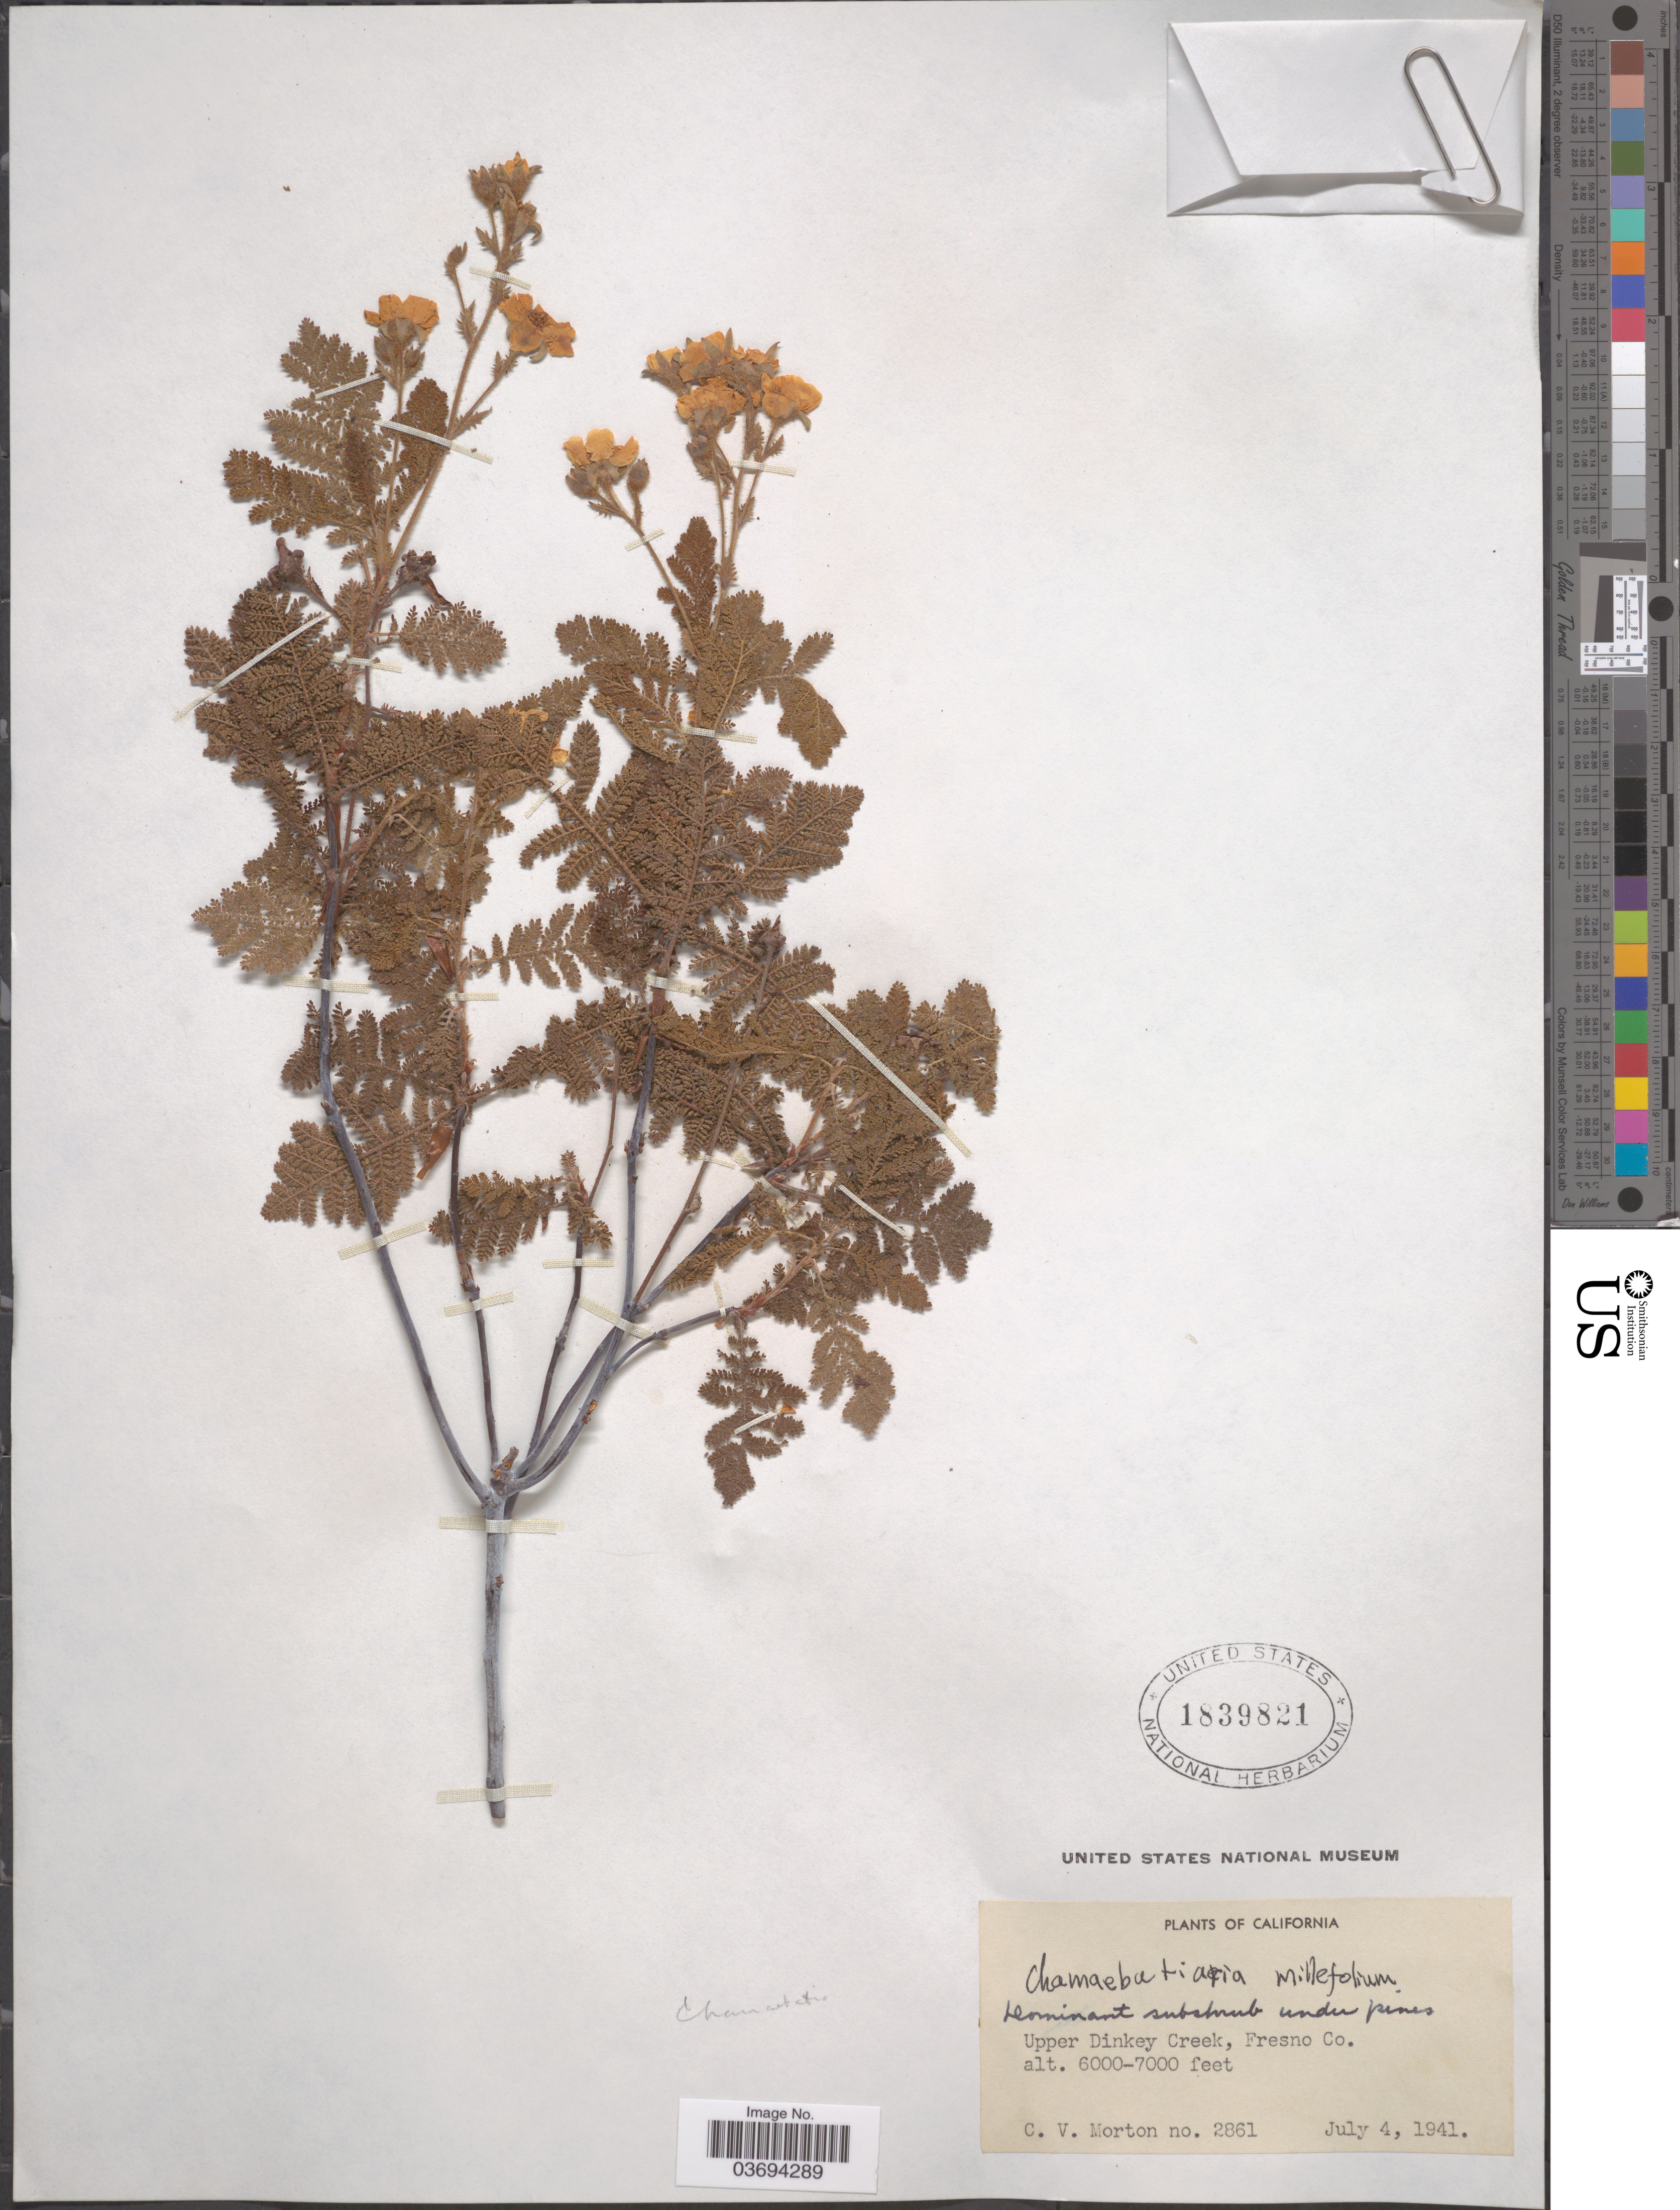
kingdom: Plantae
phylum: Tracheophyta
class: Magnoliopsida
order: Rosales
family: Rosaceae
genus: Chamaebatiaria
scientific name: Chamaebatiaria millefolium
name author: (Torr.) Maxim.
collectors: C. V. Morton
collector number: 2861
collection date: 1941-07-04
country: United States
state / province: California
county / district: Fresno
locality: Upper Dinkey Creek, Fresno Co.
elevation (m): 1829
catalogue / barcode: US 1839821